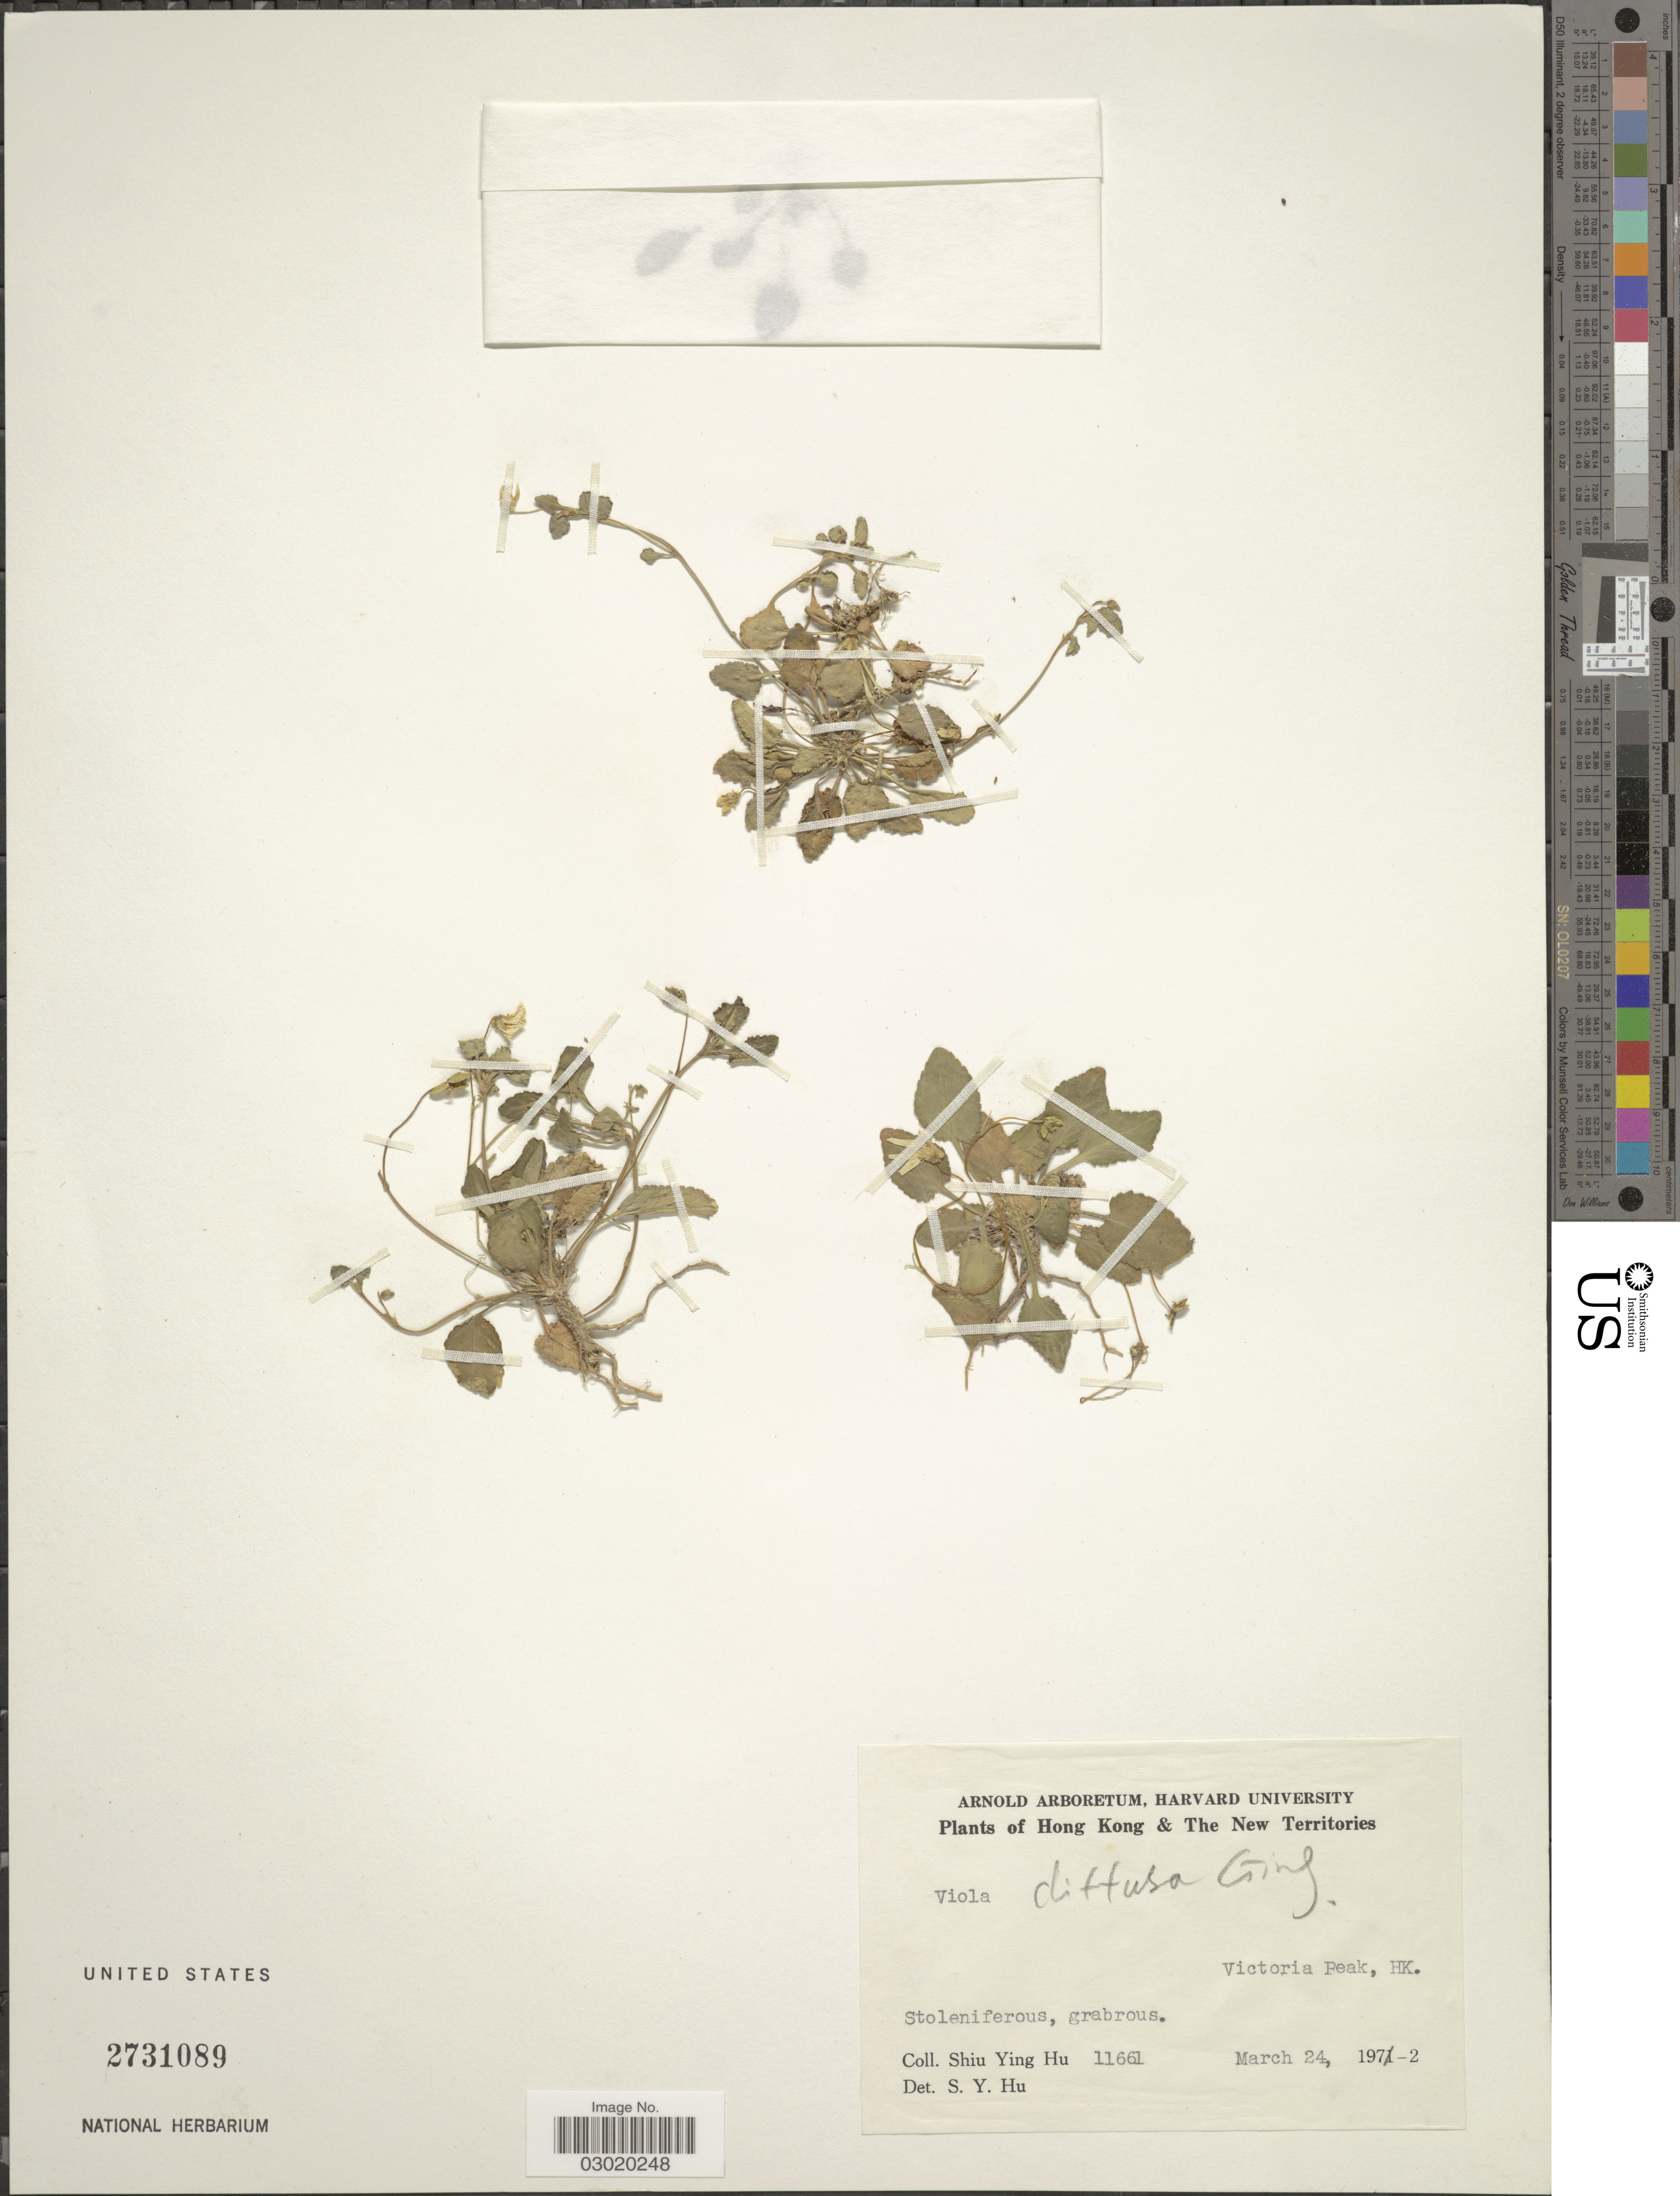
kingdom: Plantae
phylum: Tracheophyta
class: Magnoliopsida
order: Malpighiales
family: Violaceae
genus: Viola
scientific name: Viola sp.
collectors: S. Y. Hu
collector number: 11661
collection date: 1972-03-24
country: China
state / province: Hong Kong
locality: Hong Kong & The New Territories, Victoria Peak, HK.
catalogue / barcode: US 2731089